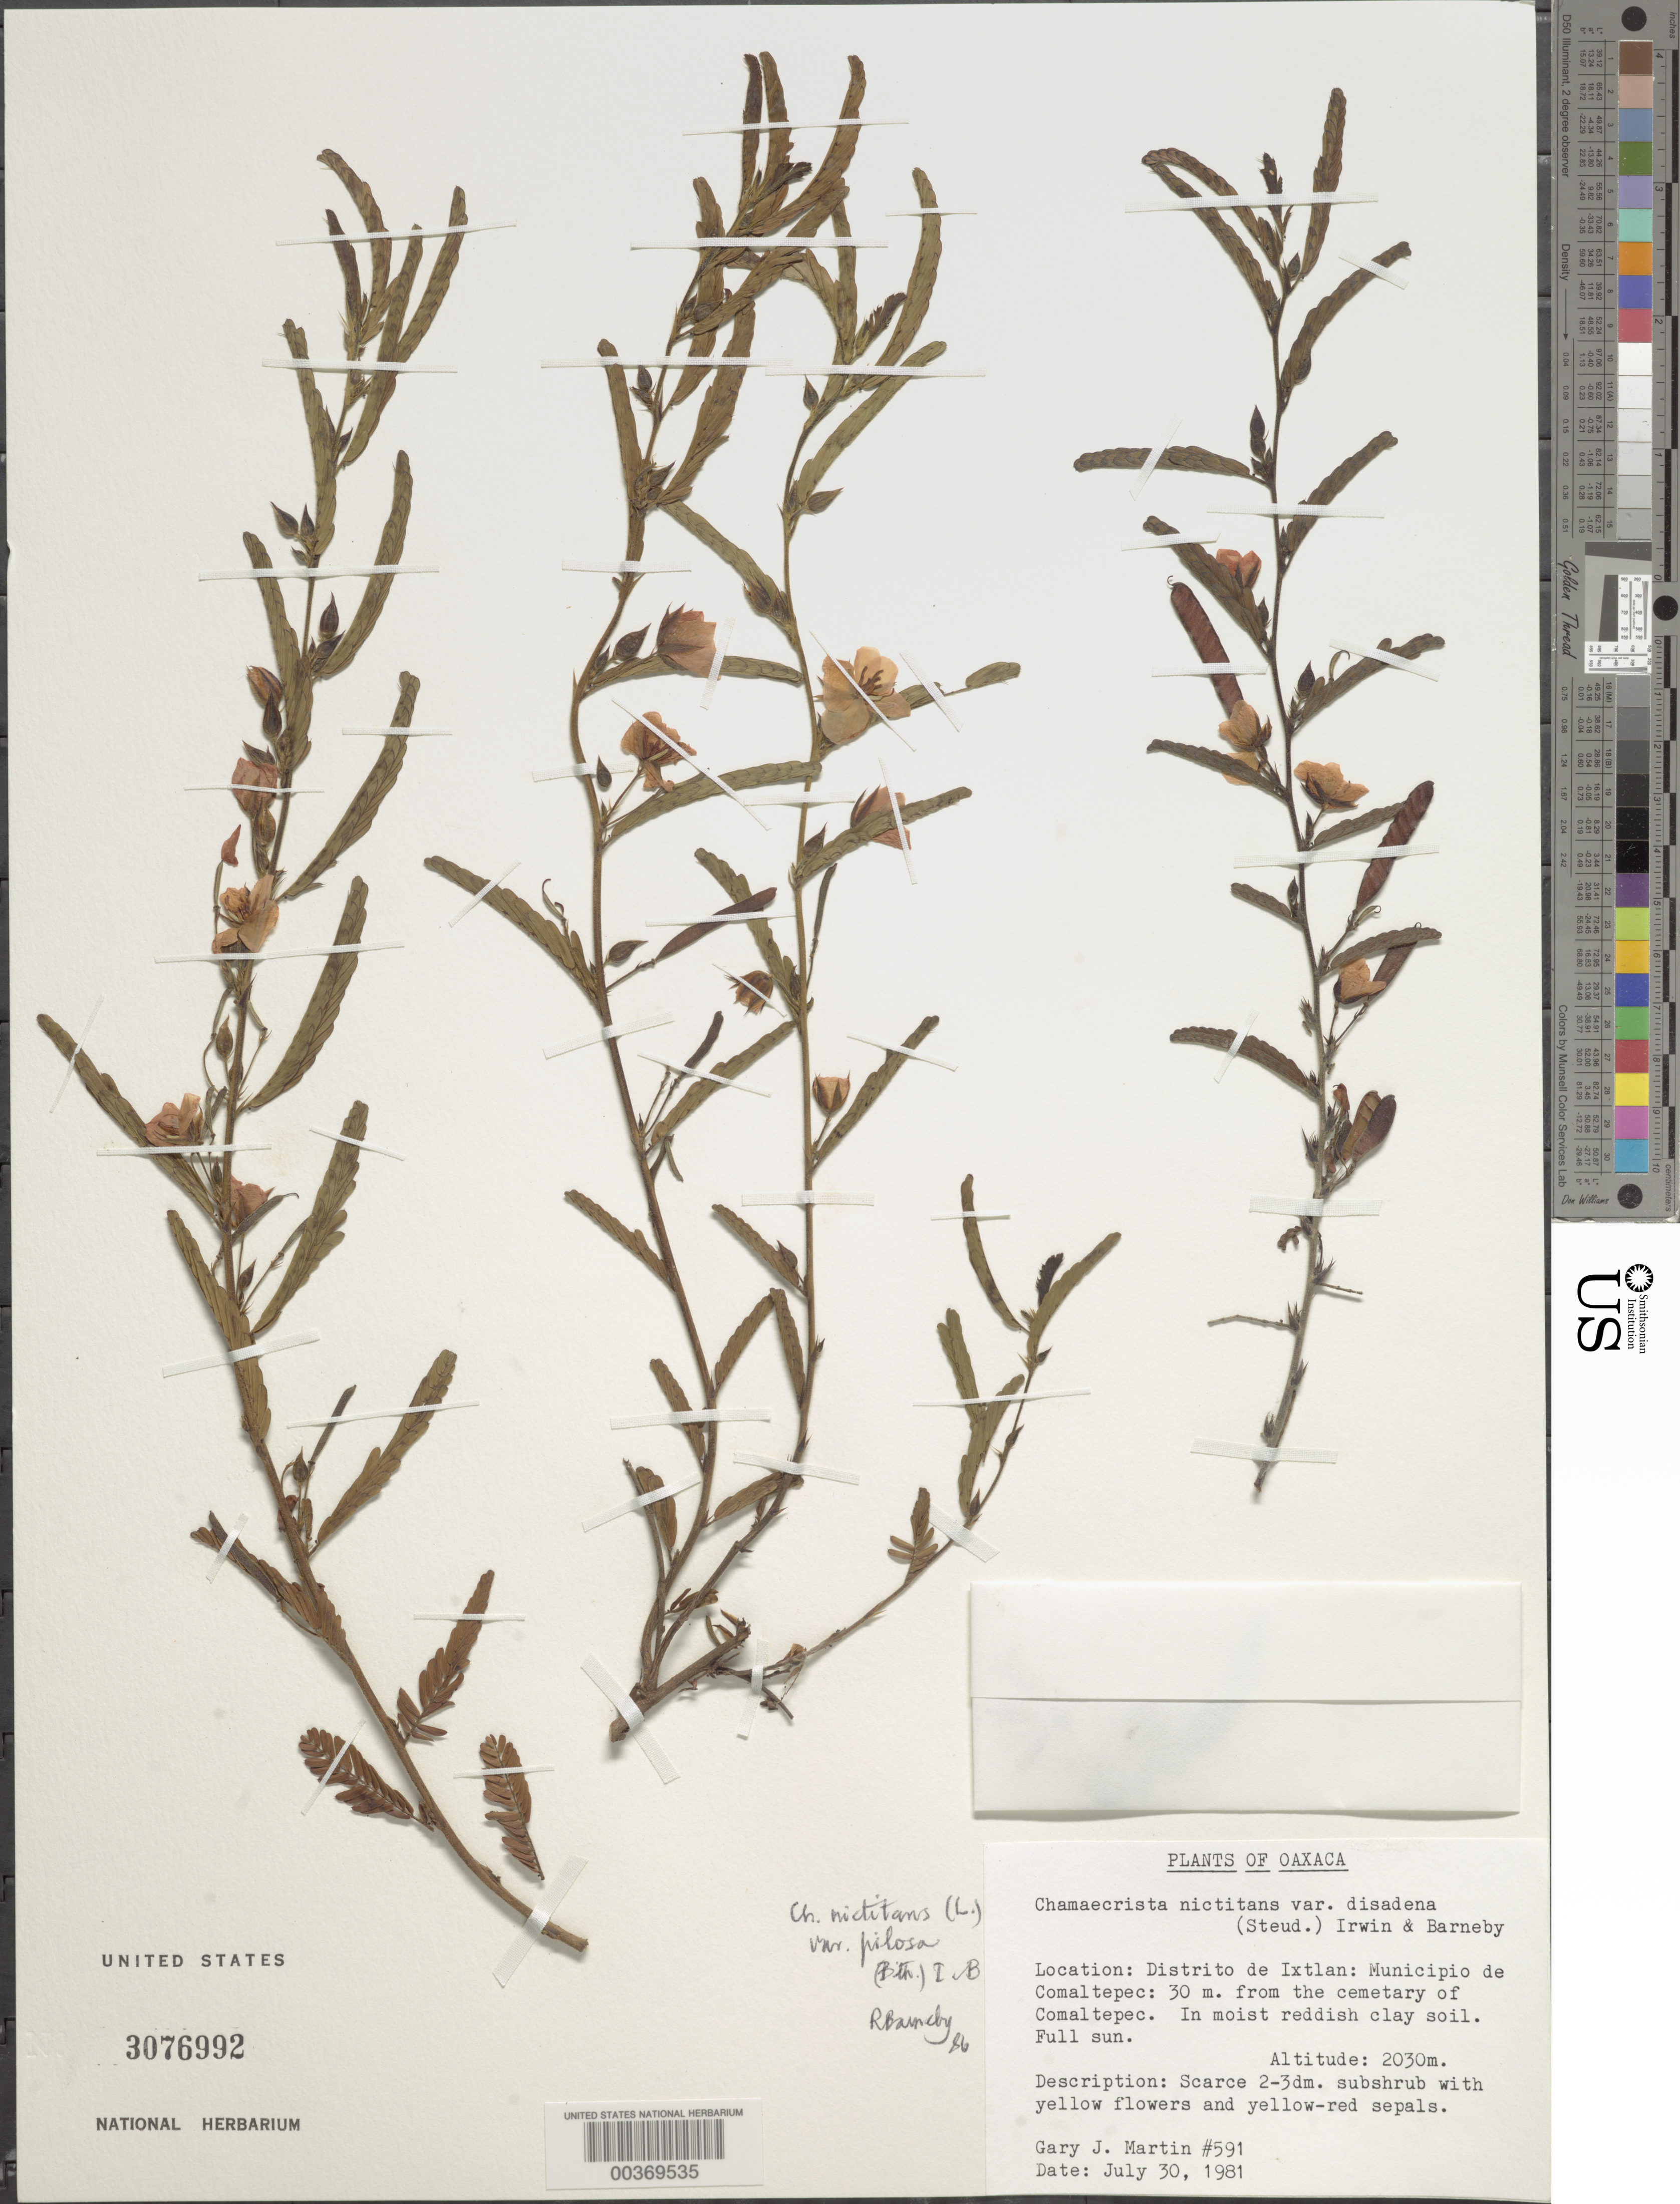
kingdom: Plantae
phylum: Tracheophyta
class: Magnoliopsida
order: Fabales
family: Fabaceae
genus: Chamaecrista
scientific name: Chamaecrista nictitans var. pilosa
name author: (Benth.) H.S. Irwin & Barneby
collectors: G. J. Martin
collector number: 591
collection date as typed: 30 Jul 1981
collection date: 1981-07-30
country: Mexico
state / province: Oaxaca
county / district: Ixtlán De Juarez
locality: Municipio de comaltepec; 30m from the cemetary of comaltepec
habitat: In moist reddish clay soil; full sun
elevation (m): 2030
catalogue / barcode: US 3076992